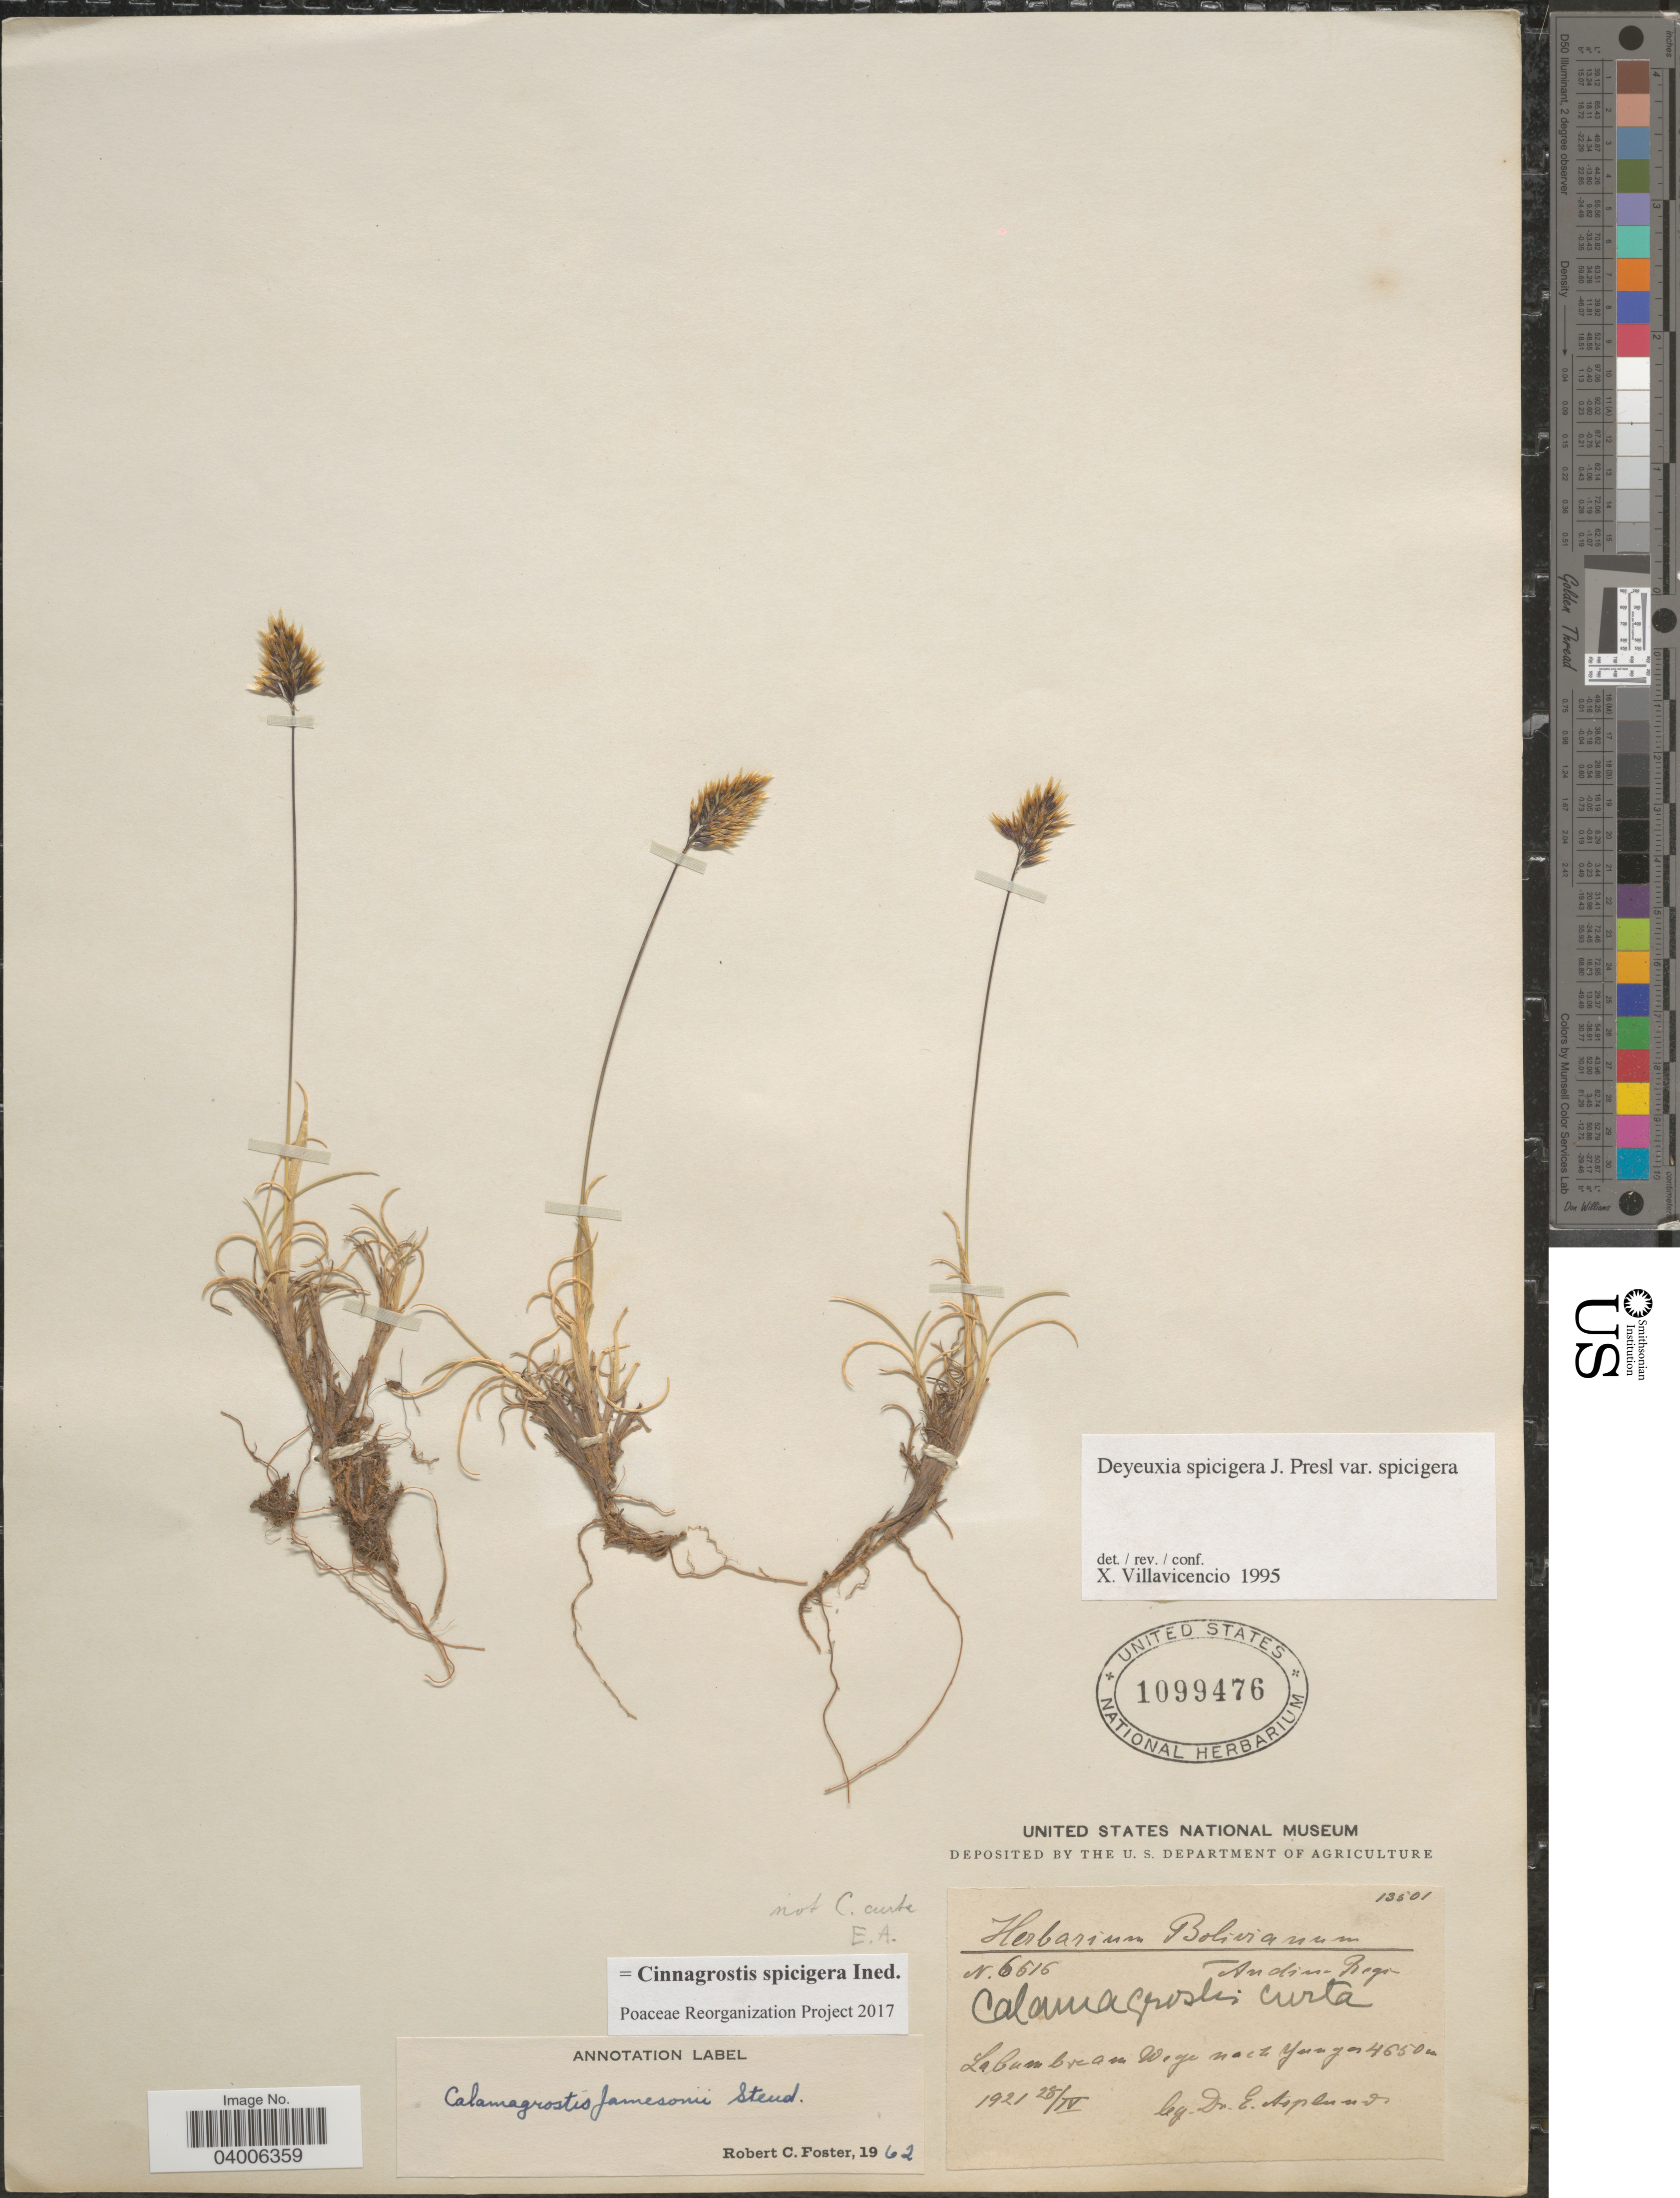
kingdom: Plantae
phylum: Tracheophyta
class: Liliopsida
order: Poales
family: Poaceae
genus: Cinnagrostis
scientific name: Cinnagrostis spicigera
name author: (J. Presl) P.M. Peterson et al.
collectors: E. Asplund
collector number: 6616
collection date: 1921-04-28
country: Bolivia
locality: Andine Region. La Cumbre am Wege nach Yungas.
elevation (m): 4650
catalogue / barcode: US 1099476